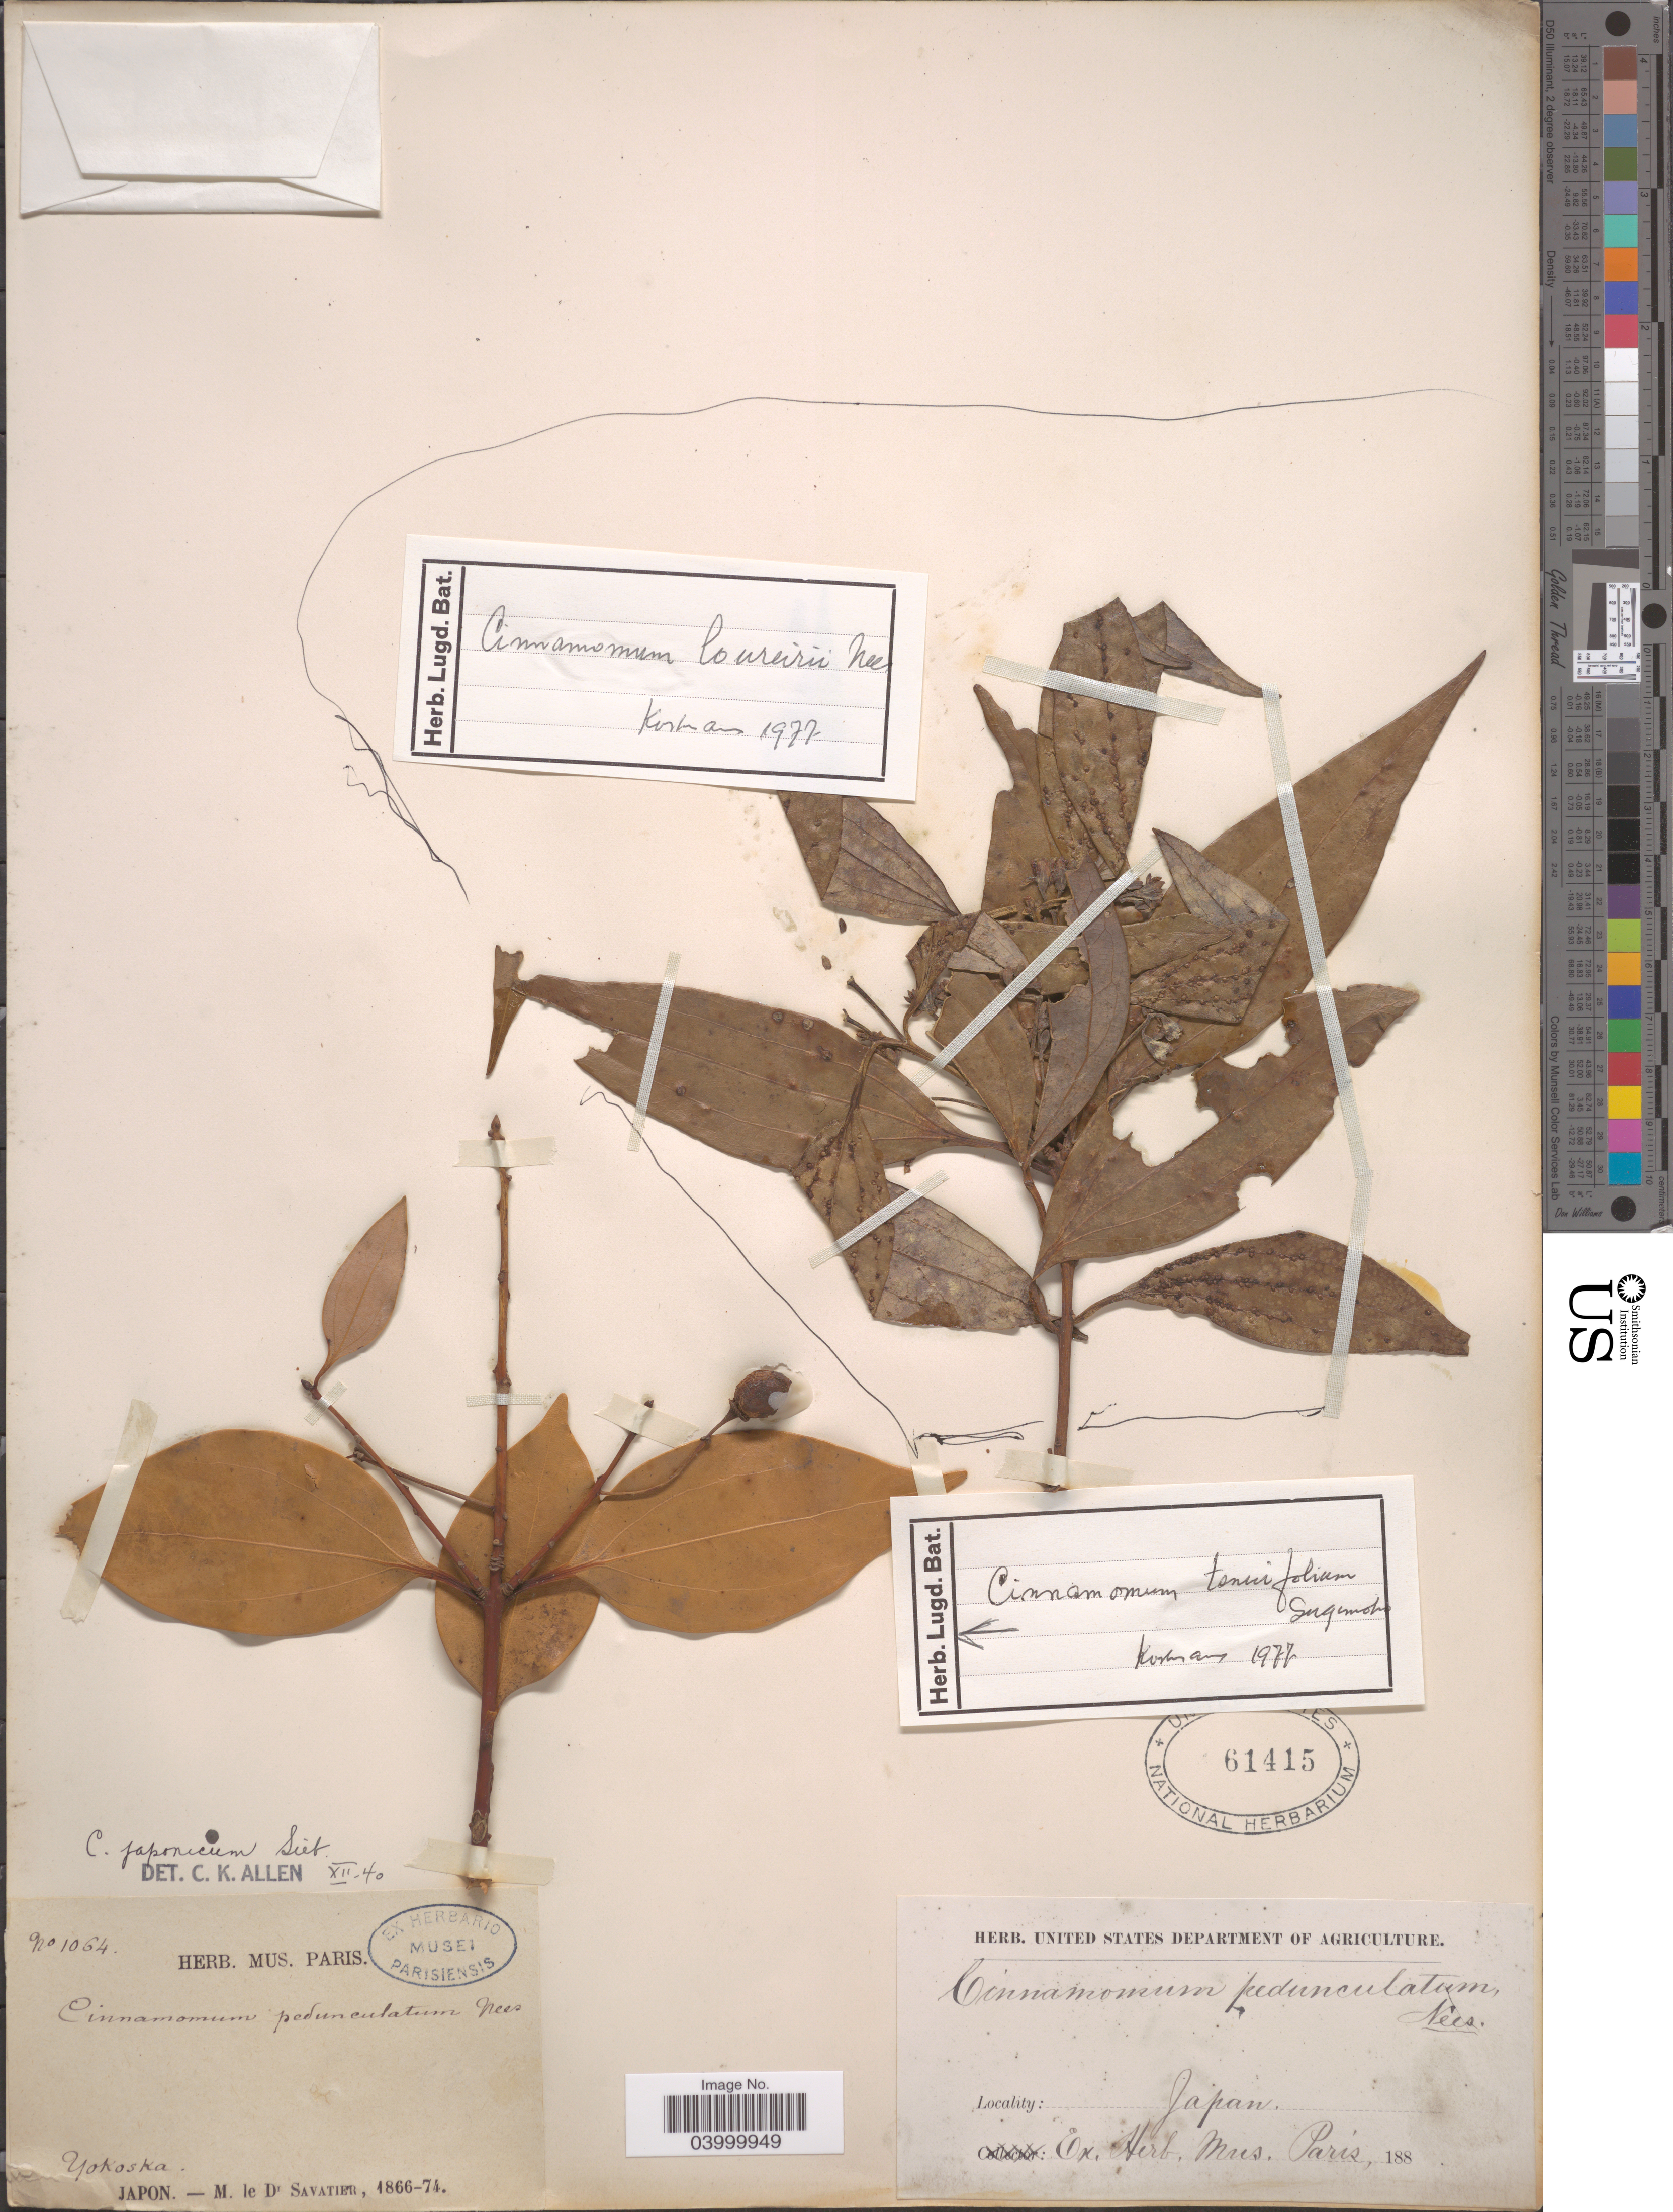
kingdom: Plantae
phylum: Tracheophyta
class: Magnoliopsida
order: Laurales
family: Lauraceae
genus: Cinnamomum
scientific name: Cinnamomum tenuifolium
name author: (Makino) Sugim.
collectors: M. D' Savatier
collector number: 1064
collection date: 1866/1874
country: Japan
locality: Yokoska.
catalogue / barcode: US 61415